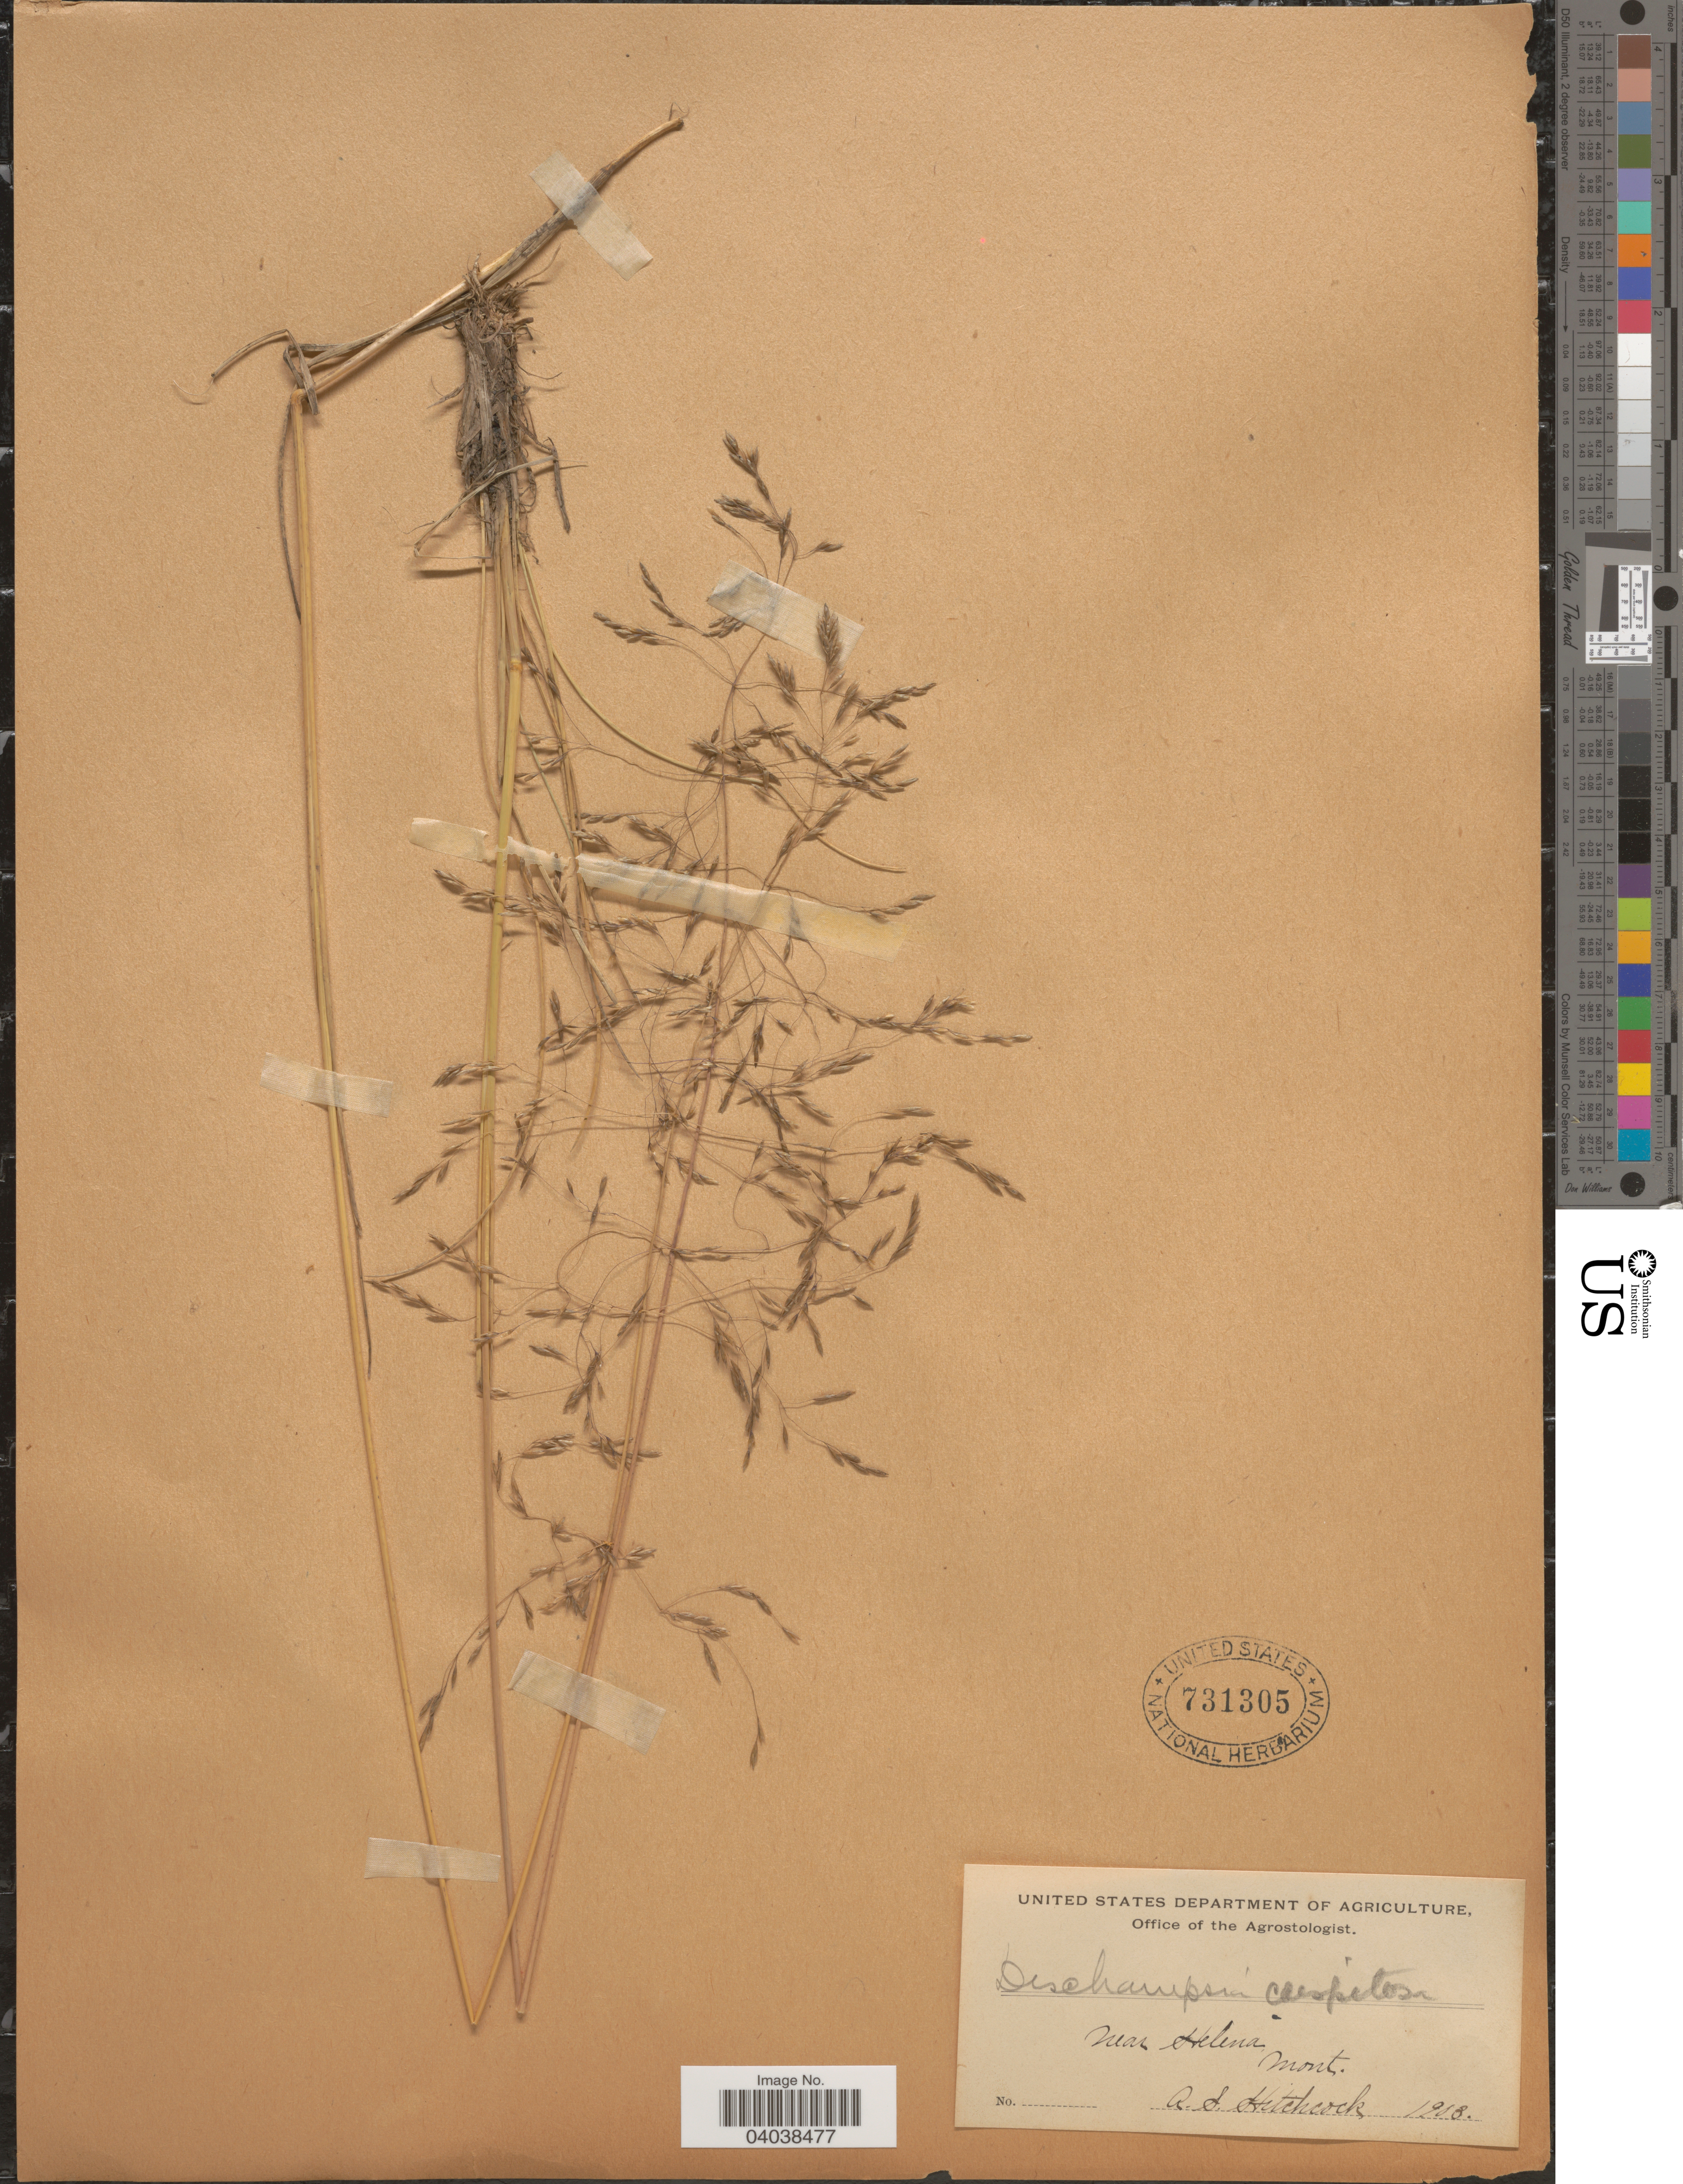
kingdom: Plantae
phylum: Tracheophyta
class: Liliopsida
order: Poales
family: Poaceae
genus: Deschampsia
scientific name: Deschampsia cespitosa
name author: (L.) P. Beauv.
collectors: A. S. Hitchcock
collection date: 1903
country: United States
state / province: Montana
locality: Near Helena.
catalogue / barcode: US 731305